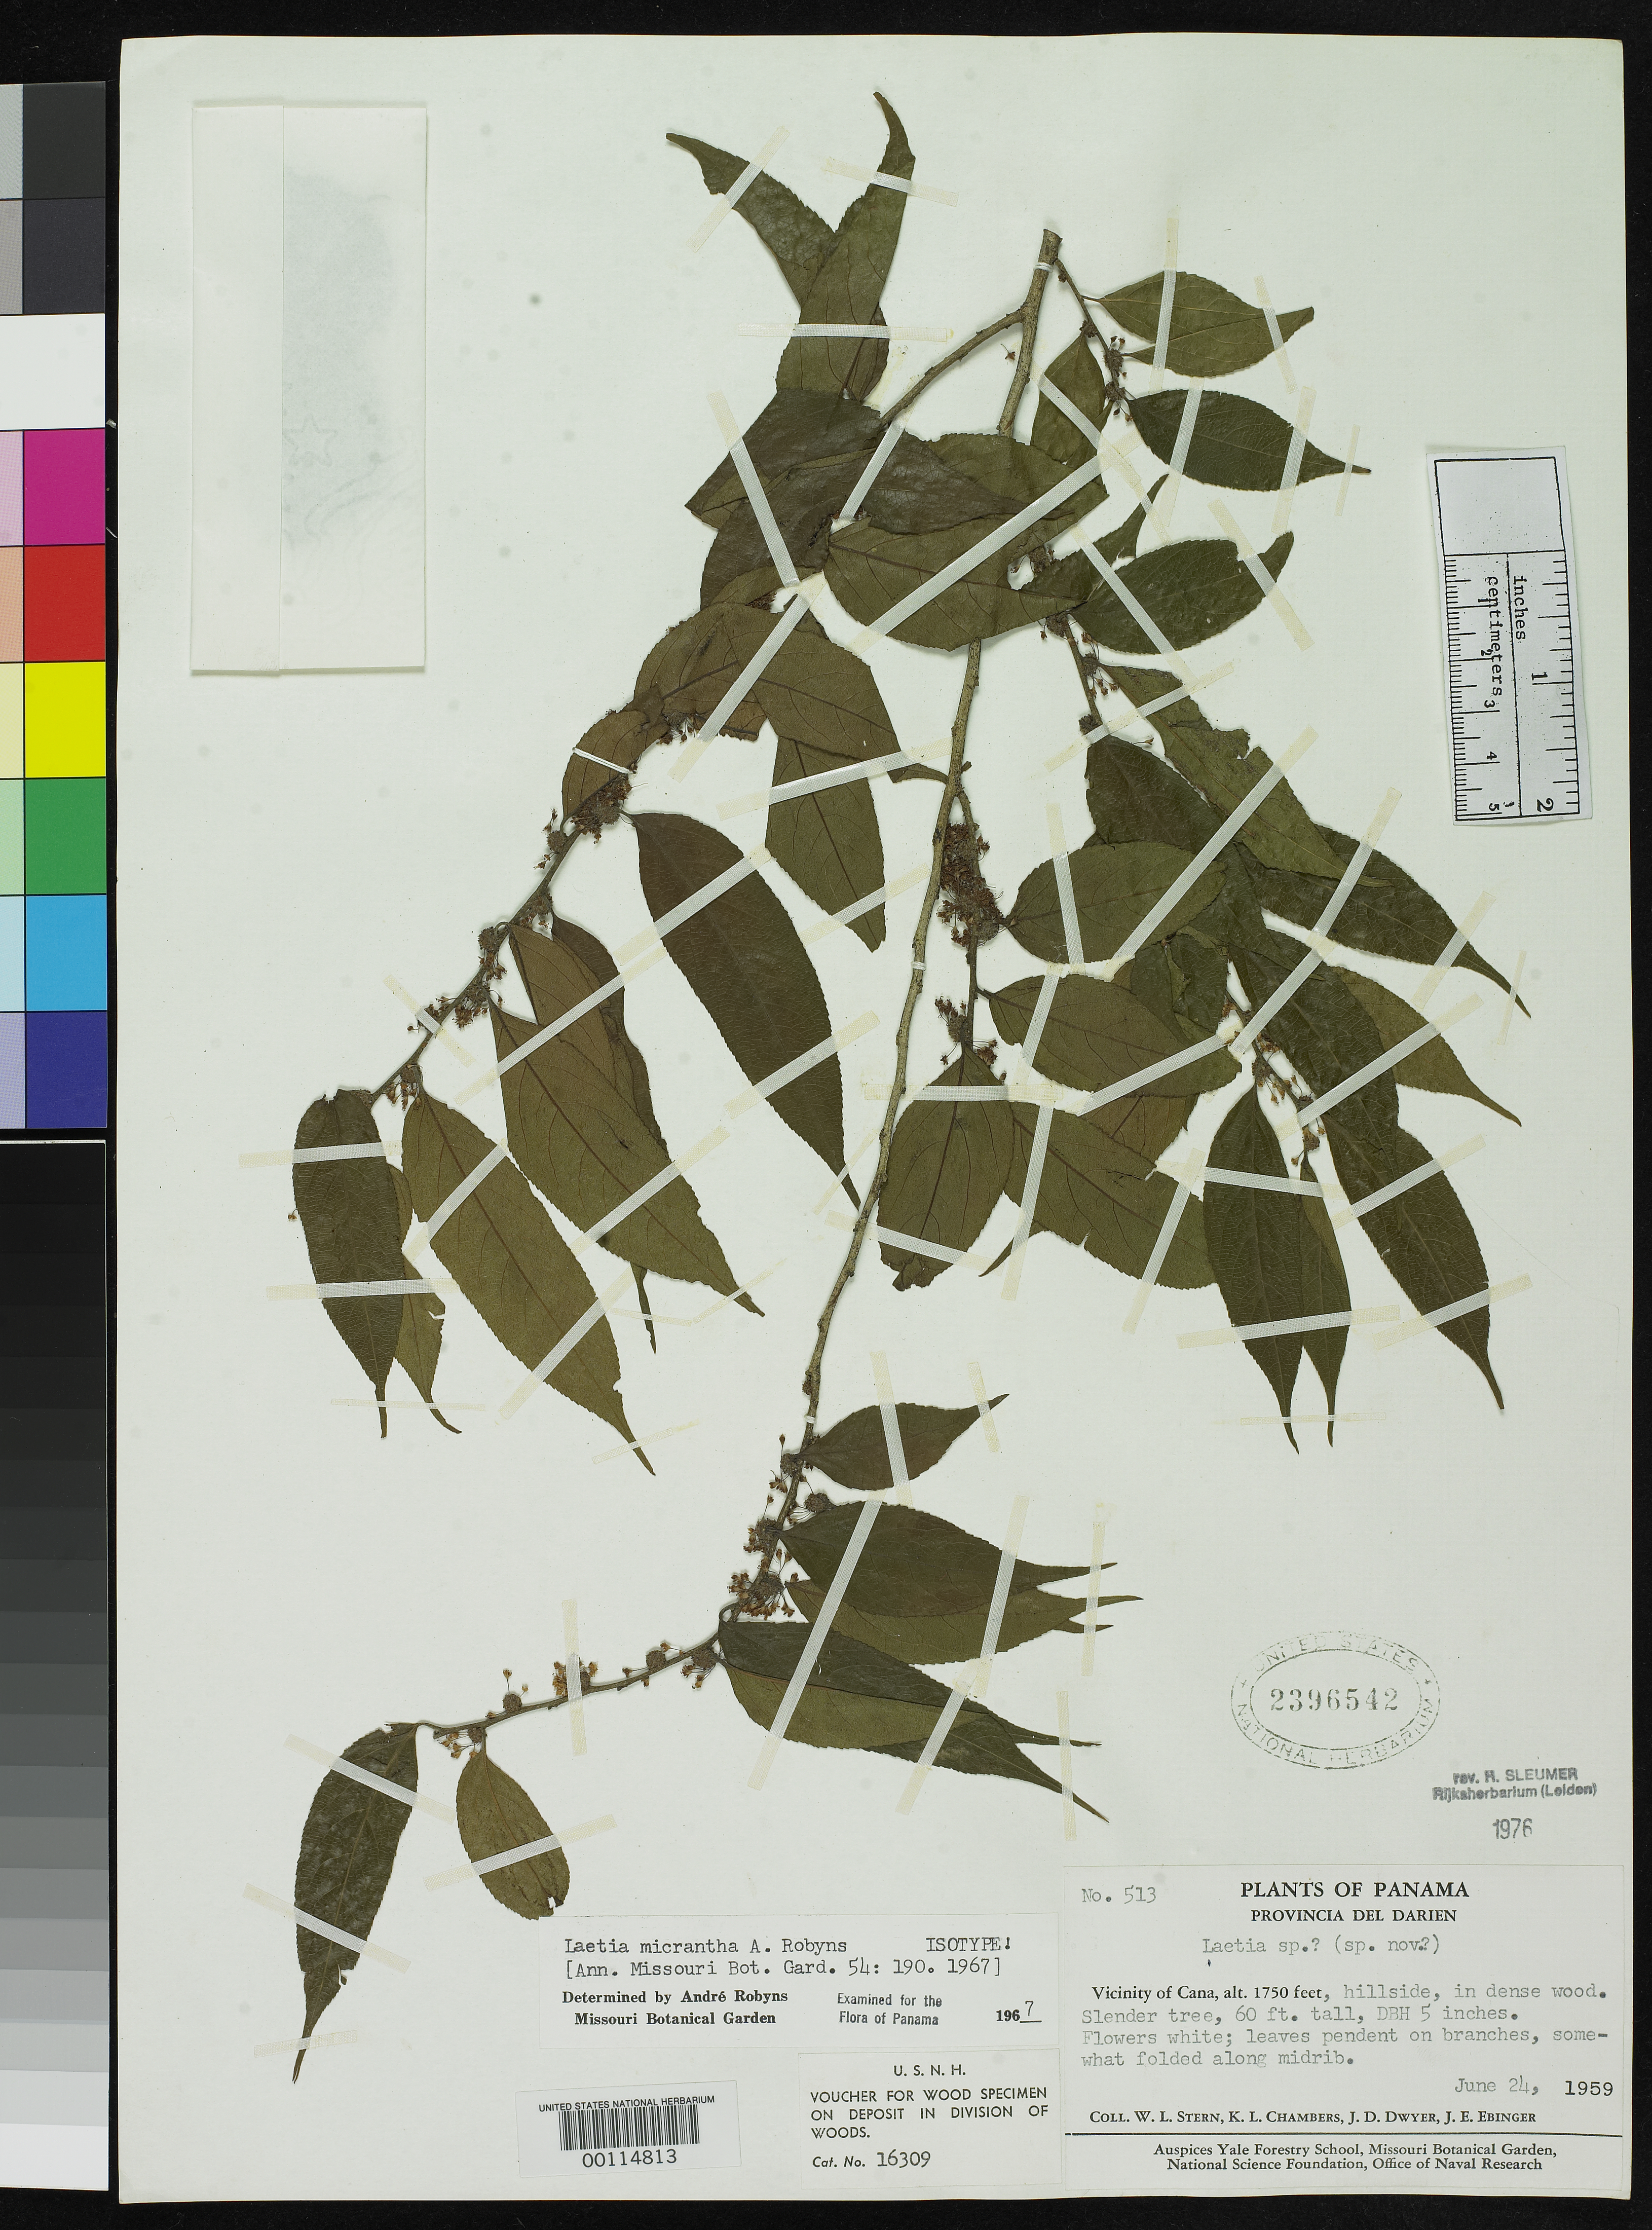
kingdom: Plantae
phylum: Tracheophyta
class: Magnoliopsida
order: Malpighiales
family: Salicaceae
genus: Laetia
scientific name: Laetia micrantha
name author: A. Robyns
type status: Isotype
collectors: W. L. Stern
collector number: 513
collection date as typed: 24 Jun 1959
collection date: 1959-06-24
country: Panama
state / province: Darién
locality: Cana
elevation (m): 533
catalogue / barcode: US 2396542